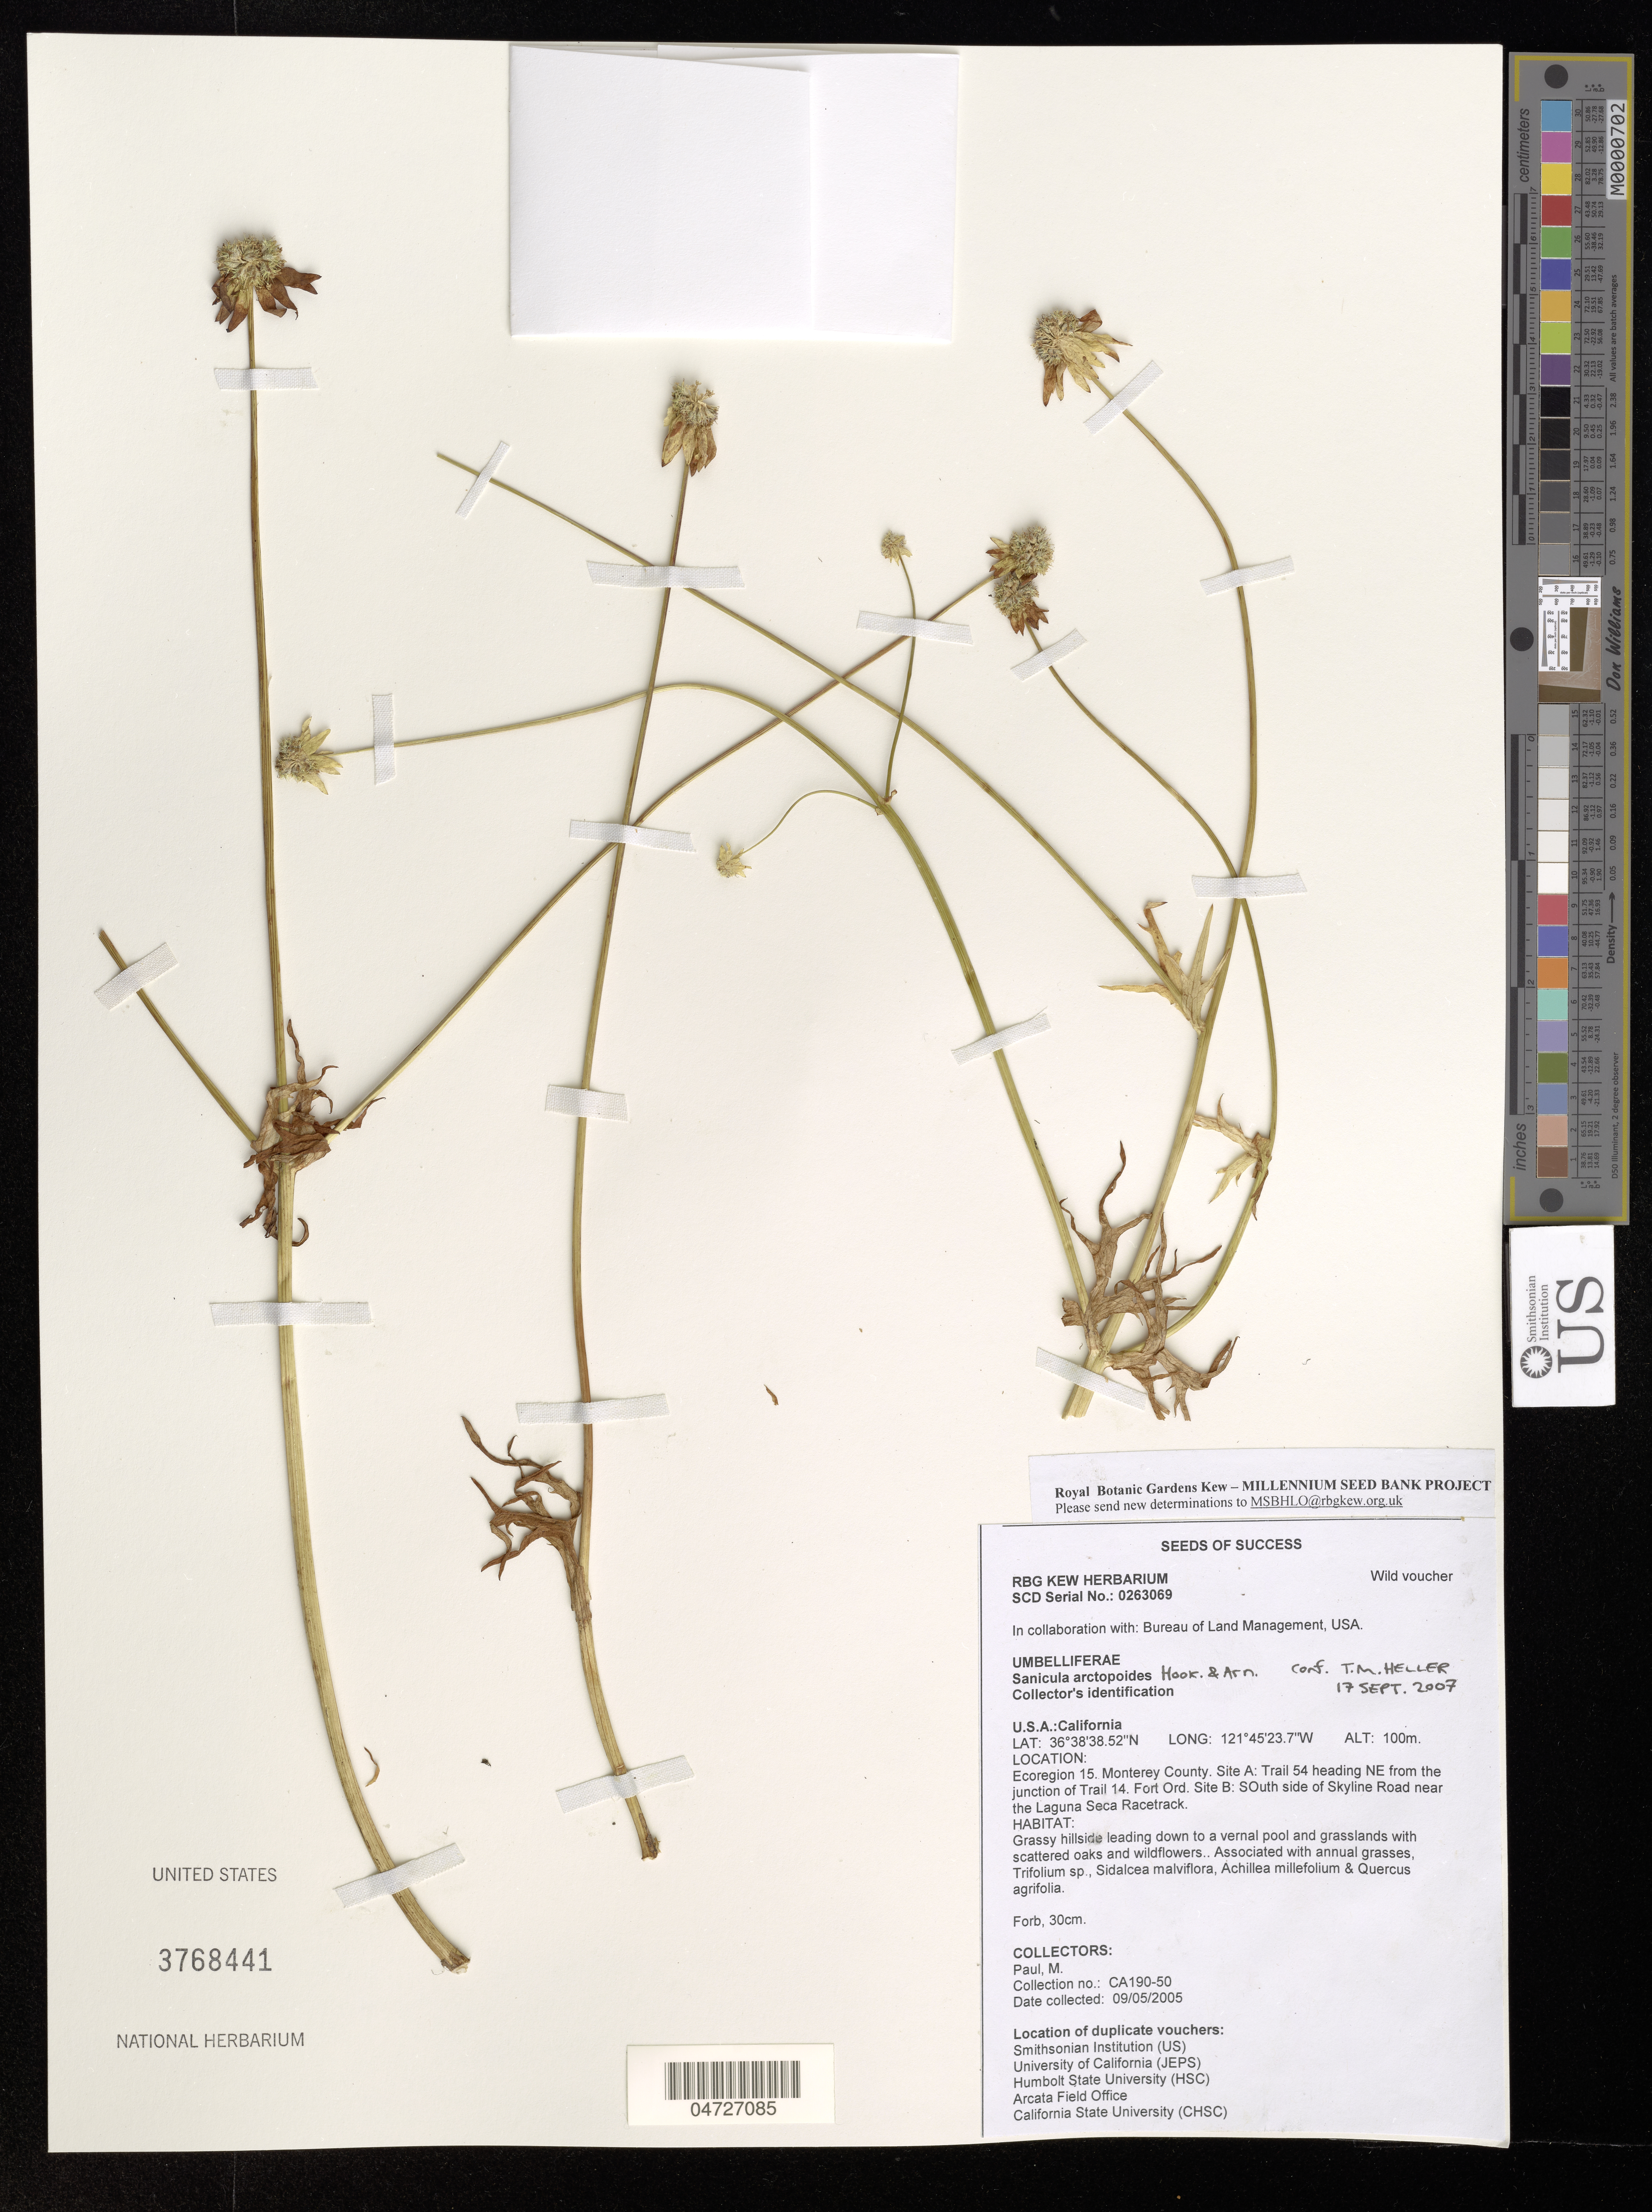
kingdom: Plantae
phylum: Tracheophyta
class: Magnoliopsida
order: Apiales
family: Apiaceae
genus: Sanicula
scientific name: Sanicula arctopoides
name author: Hook. & Arn.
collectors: M. Paul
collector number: CA190-50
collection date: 2005-05-09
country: United States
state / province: California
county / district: Monterey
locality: Ecoregion 15. Monterey County. Site A: Trail 54 heading NE from the junction of Trail 14. Fort Ord. Site B: South side of Skyline Road near the Laguna Seca Racetrack.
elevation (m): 100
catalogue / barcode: US 3768441